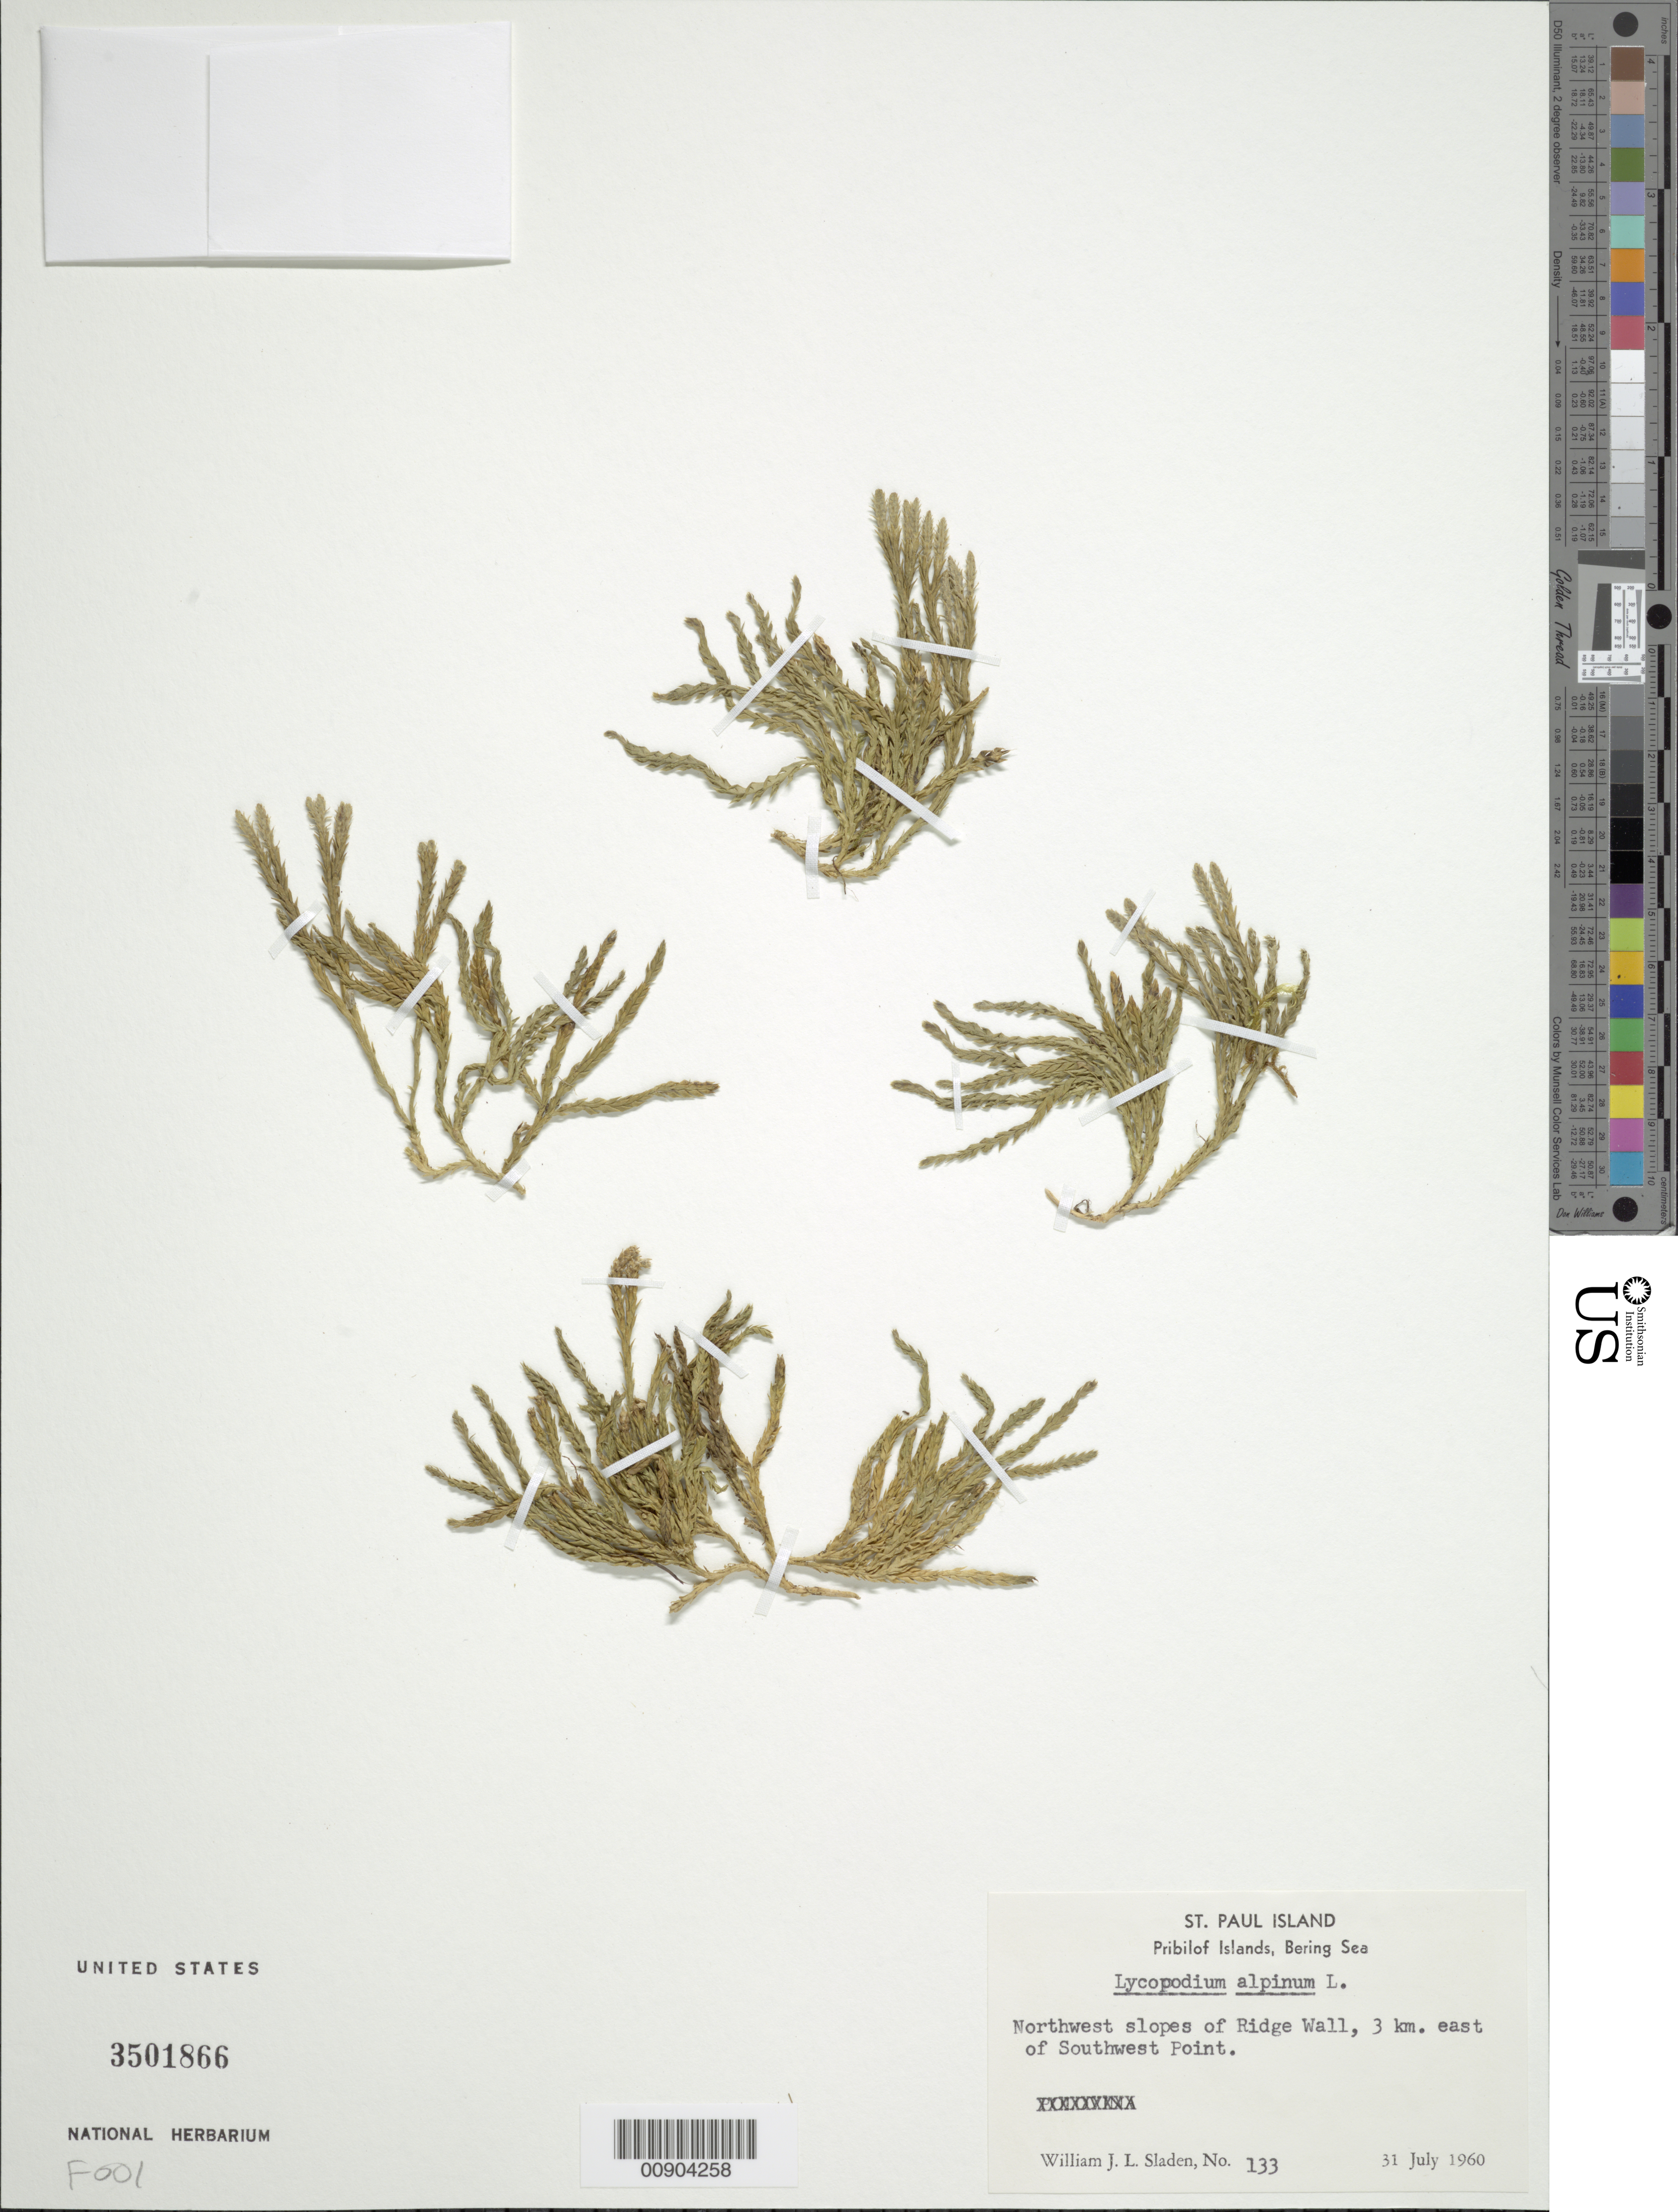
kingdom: Plantae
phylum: Tracheophyta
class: Lycopodiopsida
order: Lycopodiales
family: Lycopodiaceae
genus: Diphasiastrum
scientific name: Diphasiastrum alpinum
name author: (L.) Holub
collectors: W. Sladen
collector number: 133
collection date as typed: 31 Jul 1960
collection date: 1960-07-31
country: United States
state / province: Alaska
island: St. Paul Island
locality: St. Paul Island. Northwest slopes of Ridge Wall, 3 km. east of Southwest Point., Bering Sea, Pribilof Islands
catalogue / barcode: US 3501866